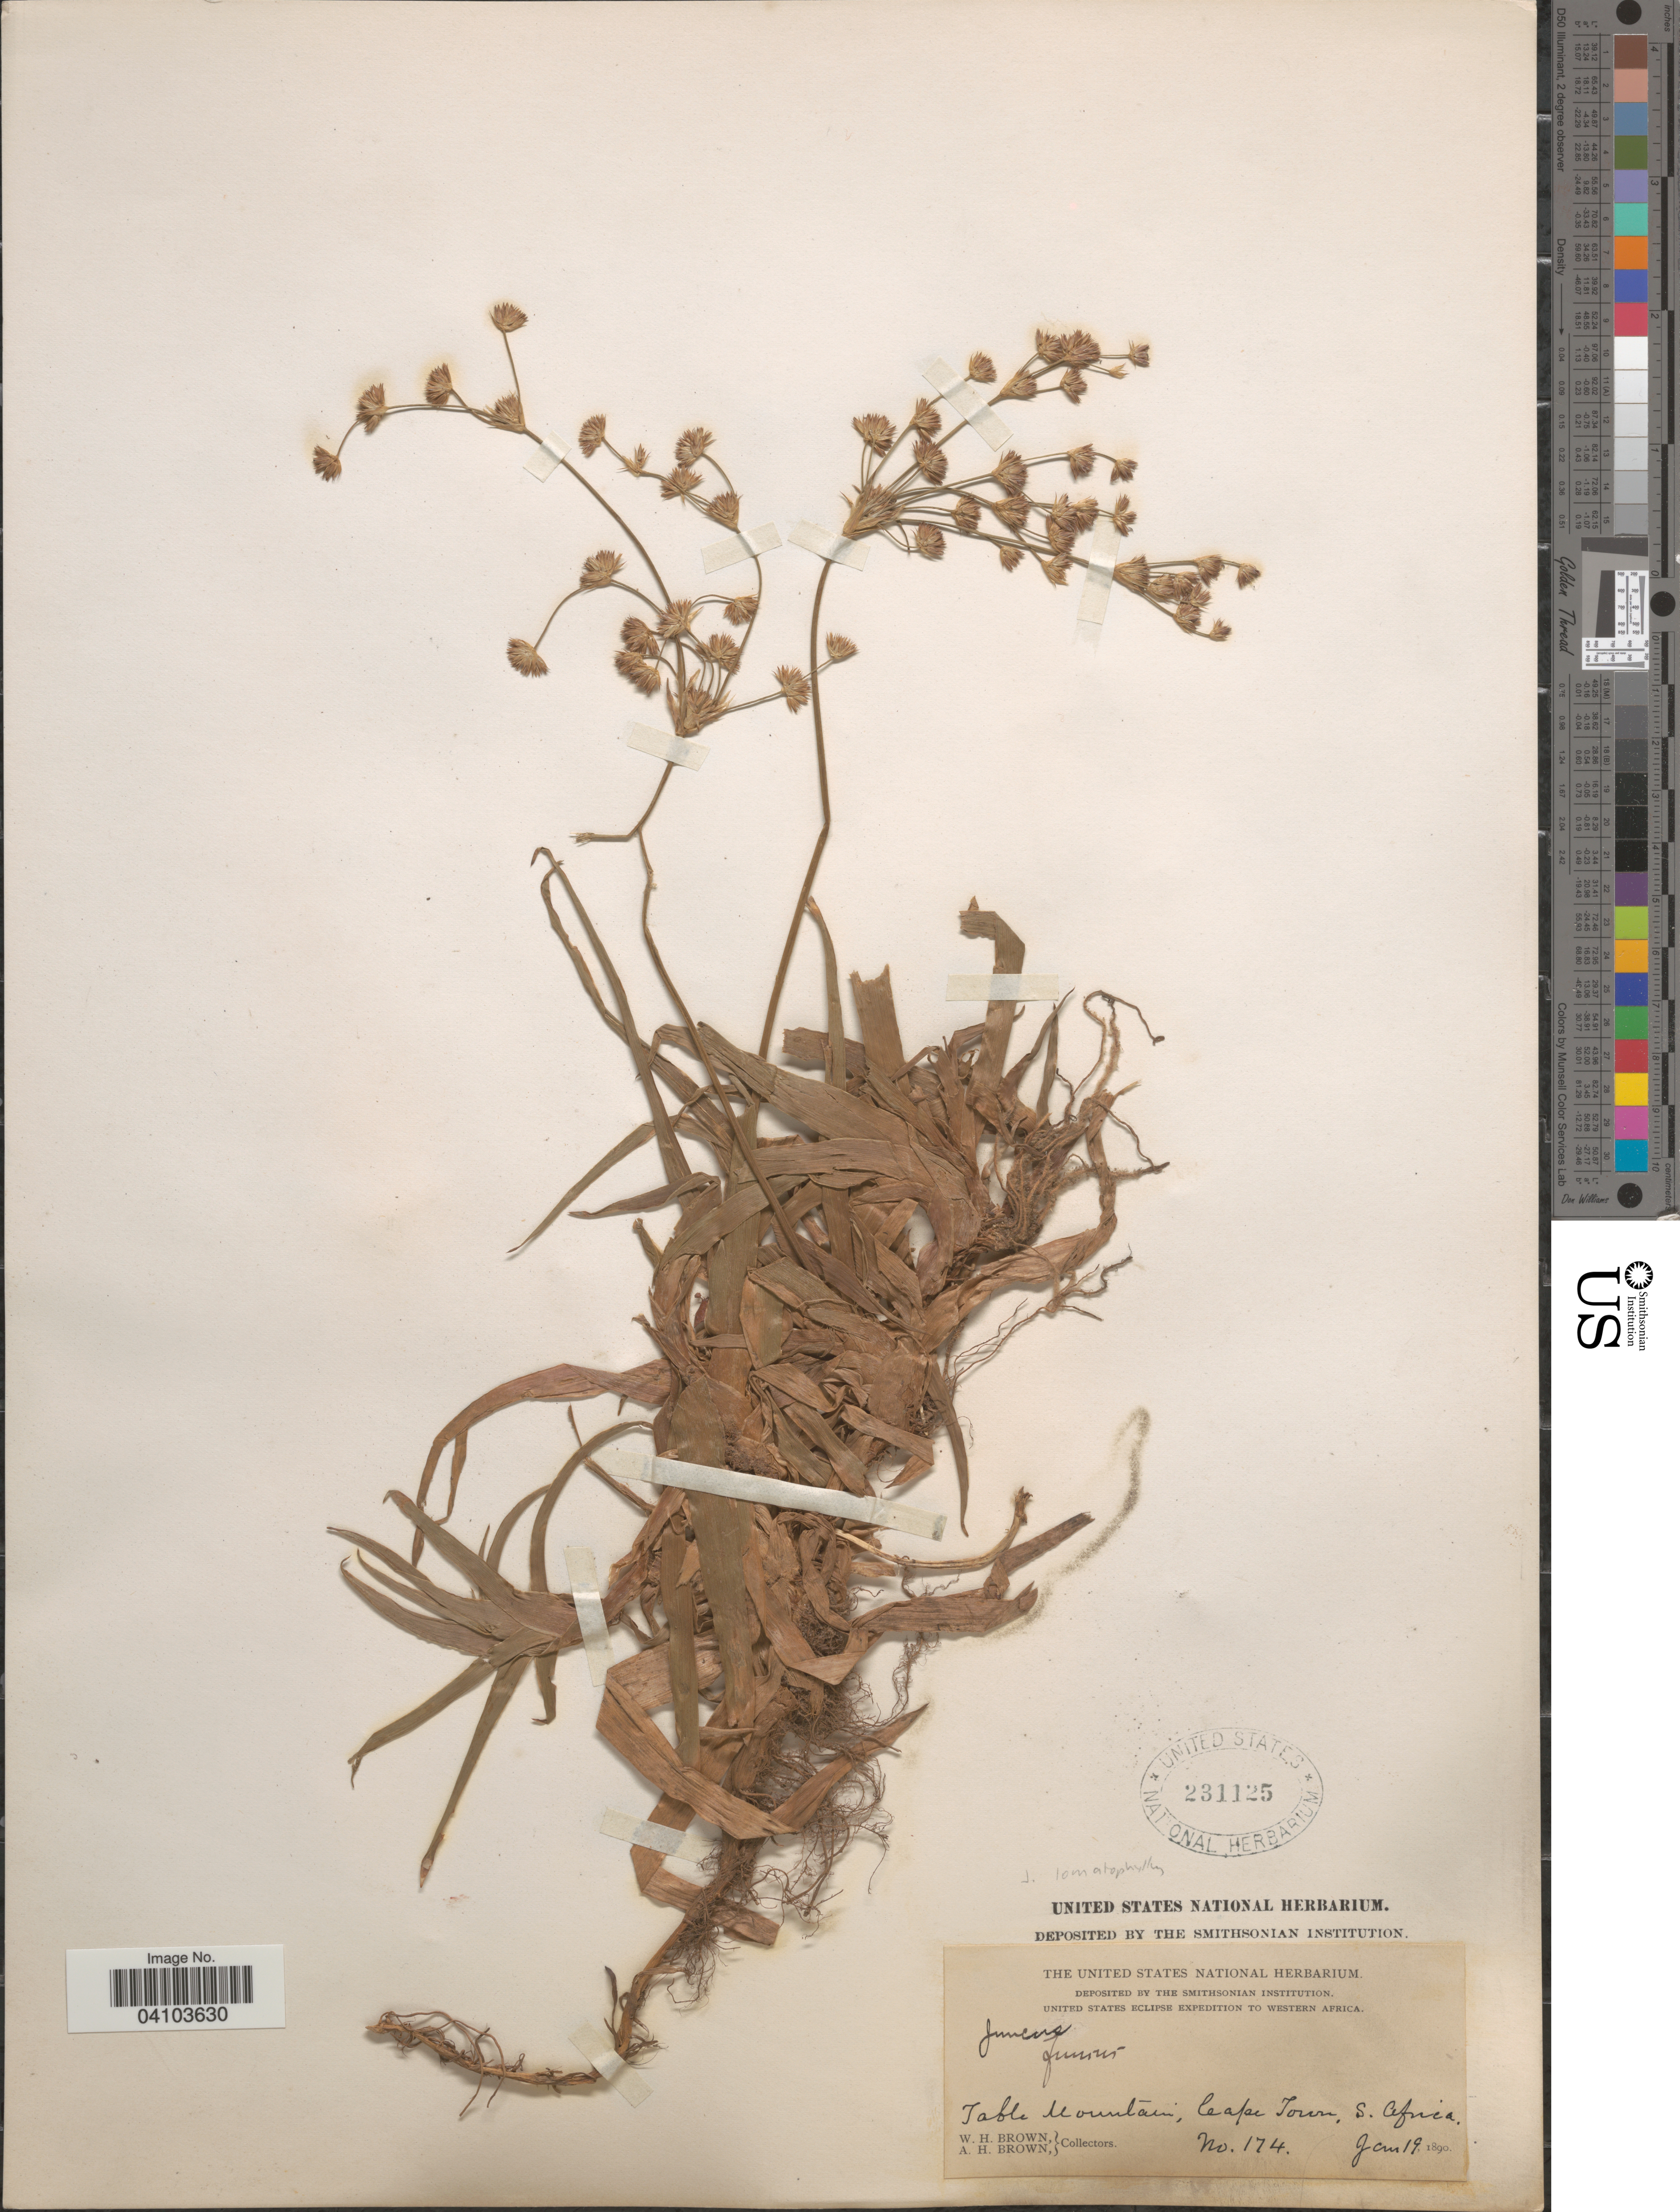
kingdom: Plantae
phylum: Tracheophyta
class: Liliopsida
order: Poales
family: Juncaceae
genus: Juncus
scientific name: Juncus lomatophyllus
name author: Spreng.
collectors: W. H. Brown & A. H. Brown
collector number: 174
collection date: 1890-01-19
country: South Africa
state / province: Western Cape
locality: United States Eclipse Expedition to Western Africa. Table Mountain, Cape Town, S. Africa.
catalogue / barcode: US 231125